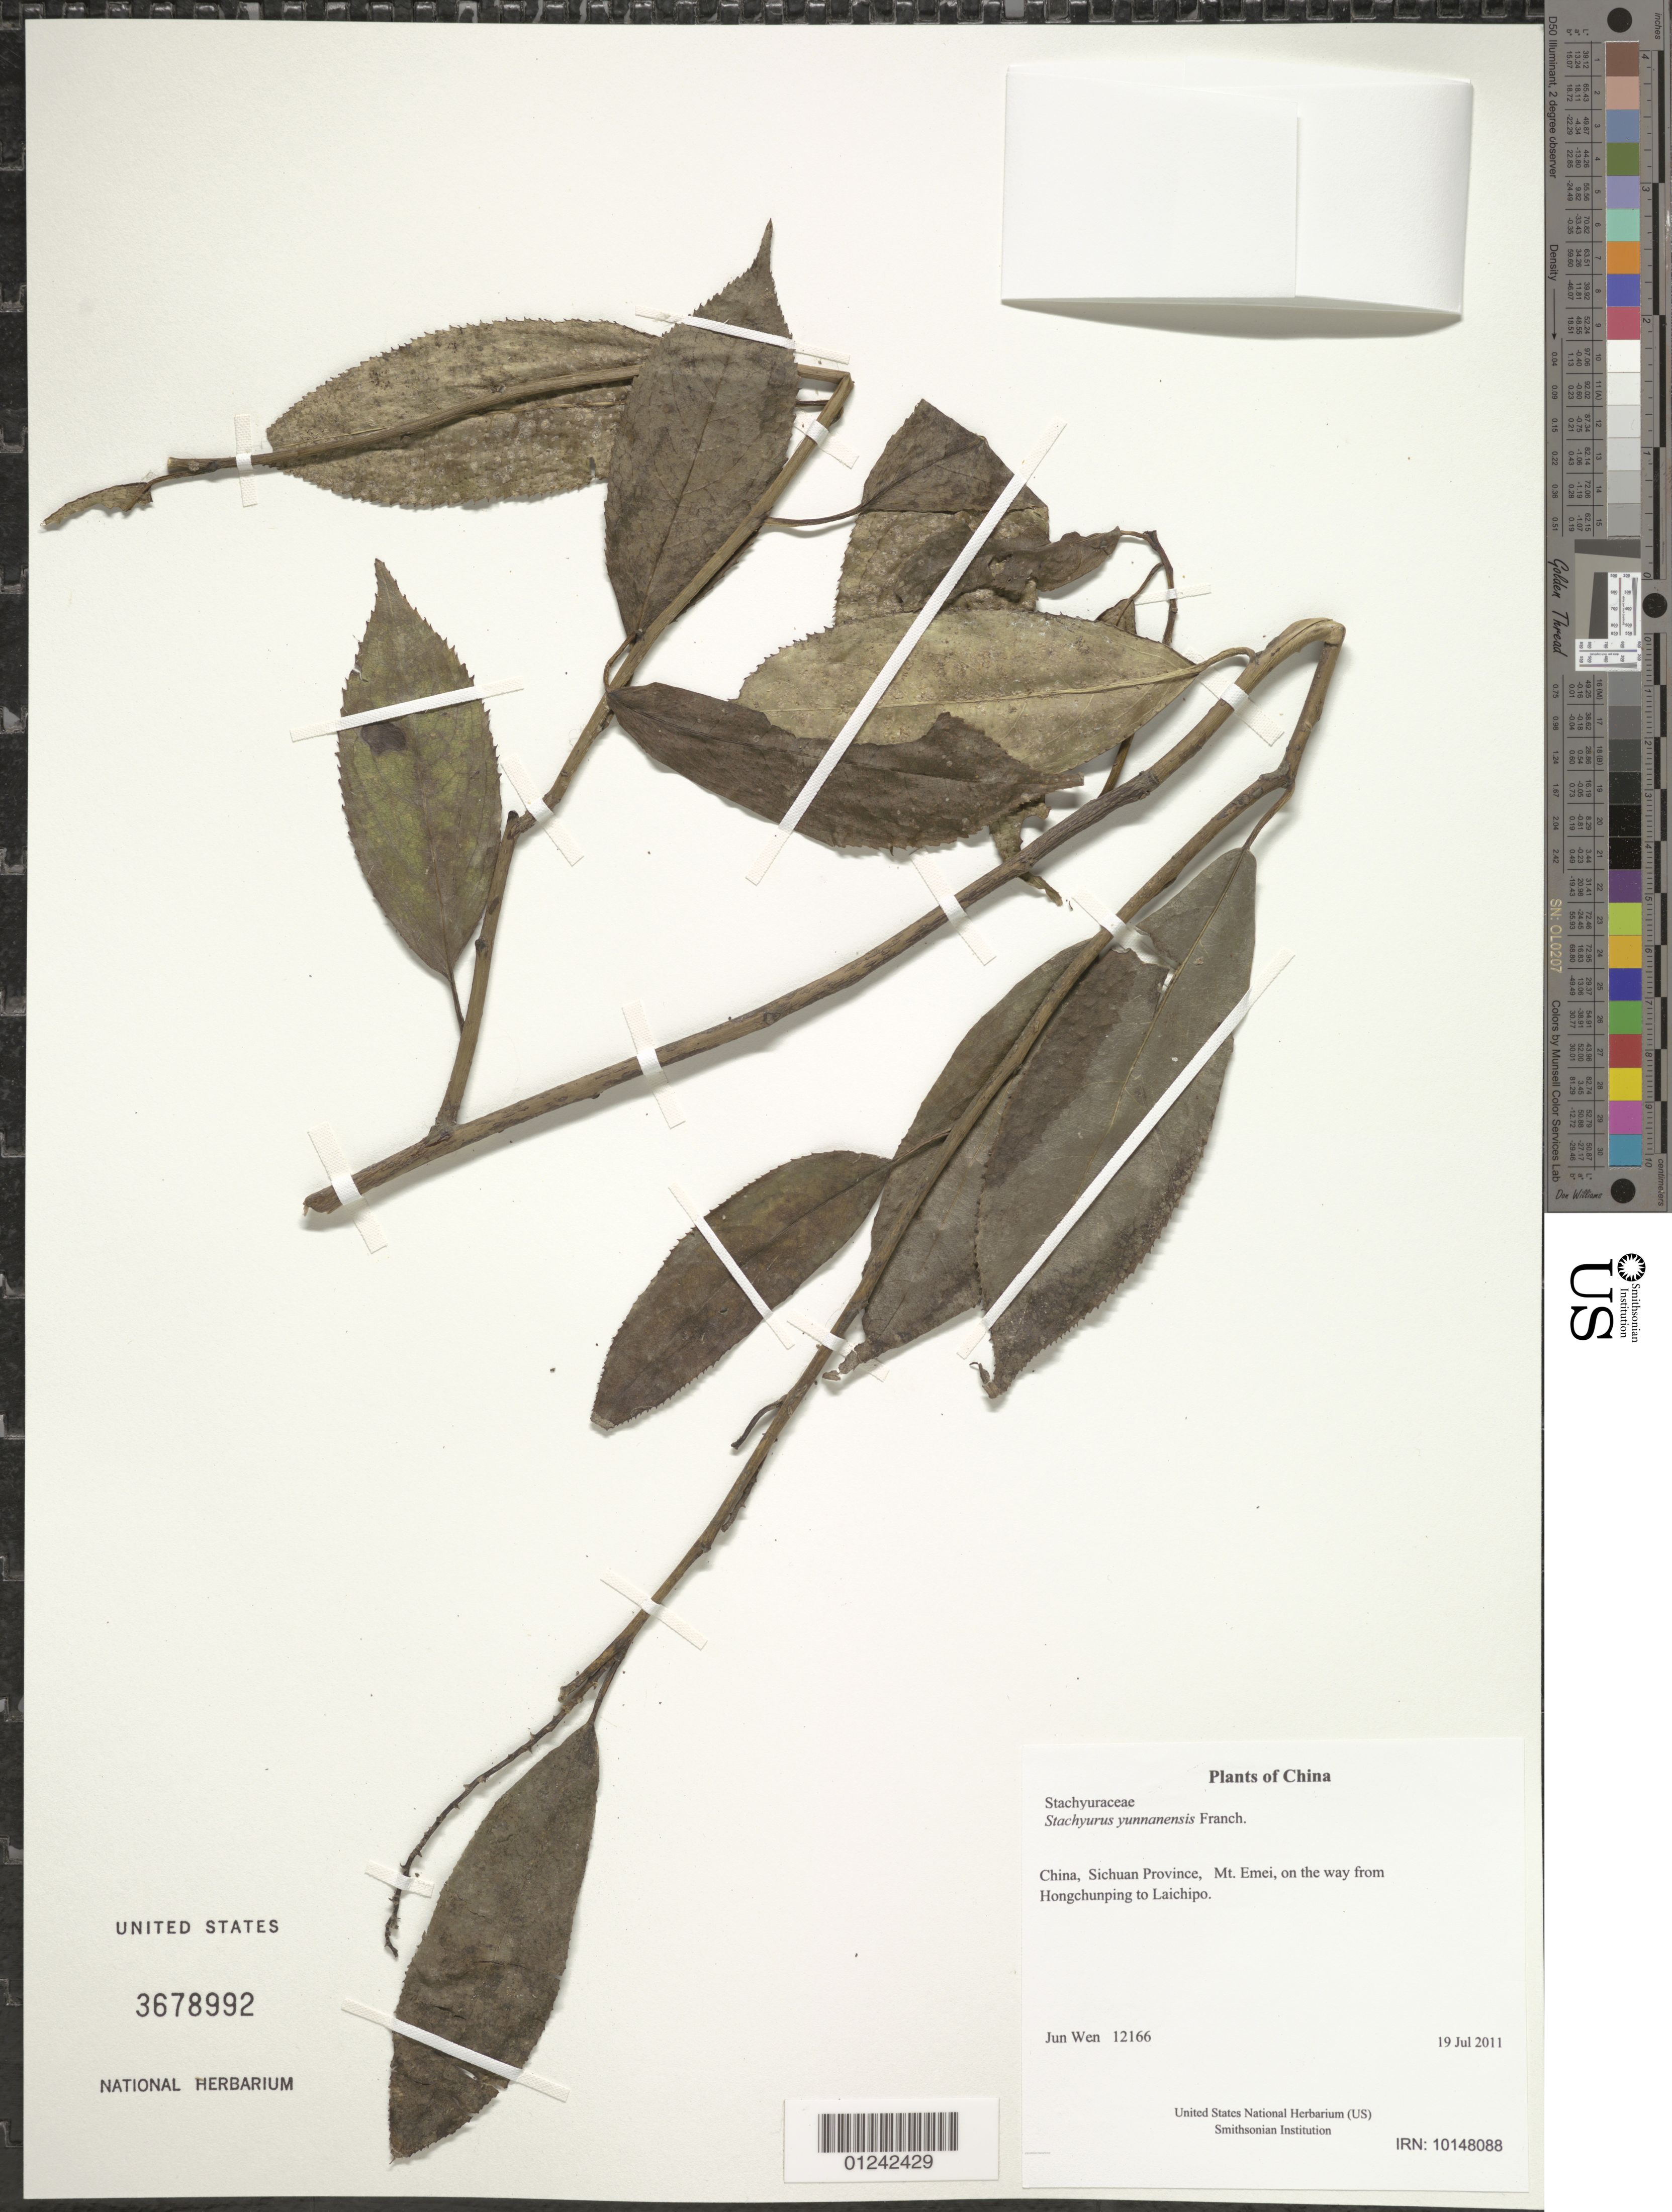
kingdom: Plantae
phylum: Tracheophyta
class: Magnoliopsida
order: Crossosomatales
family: Stachyuraceae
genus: Stachyurus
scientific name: Stachyurus yunnanensis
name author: Franch.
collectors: J. Wen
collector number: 12166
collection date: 2011-07-19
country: China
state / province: Sichuan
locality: Mt. Emei, on the way from Hongchunping to Laichipo.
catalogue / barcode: US 3678992